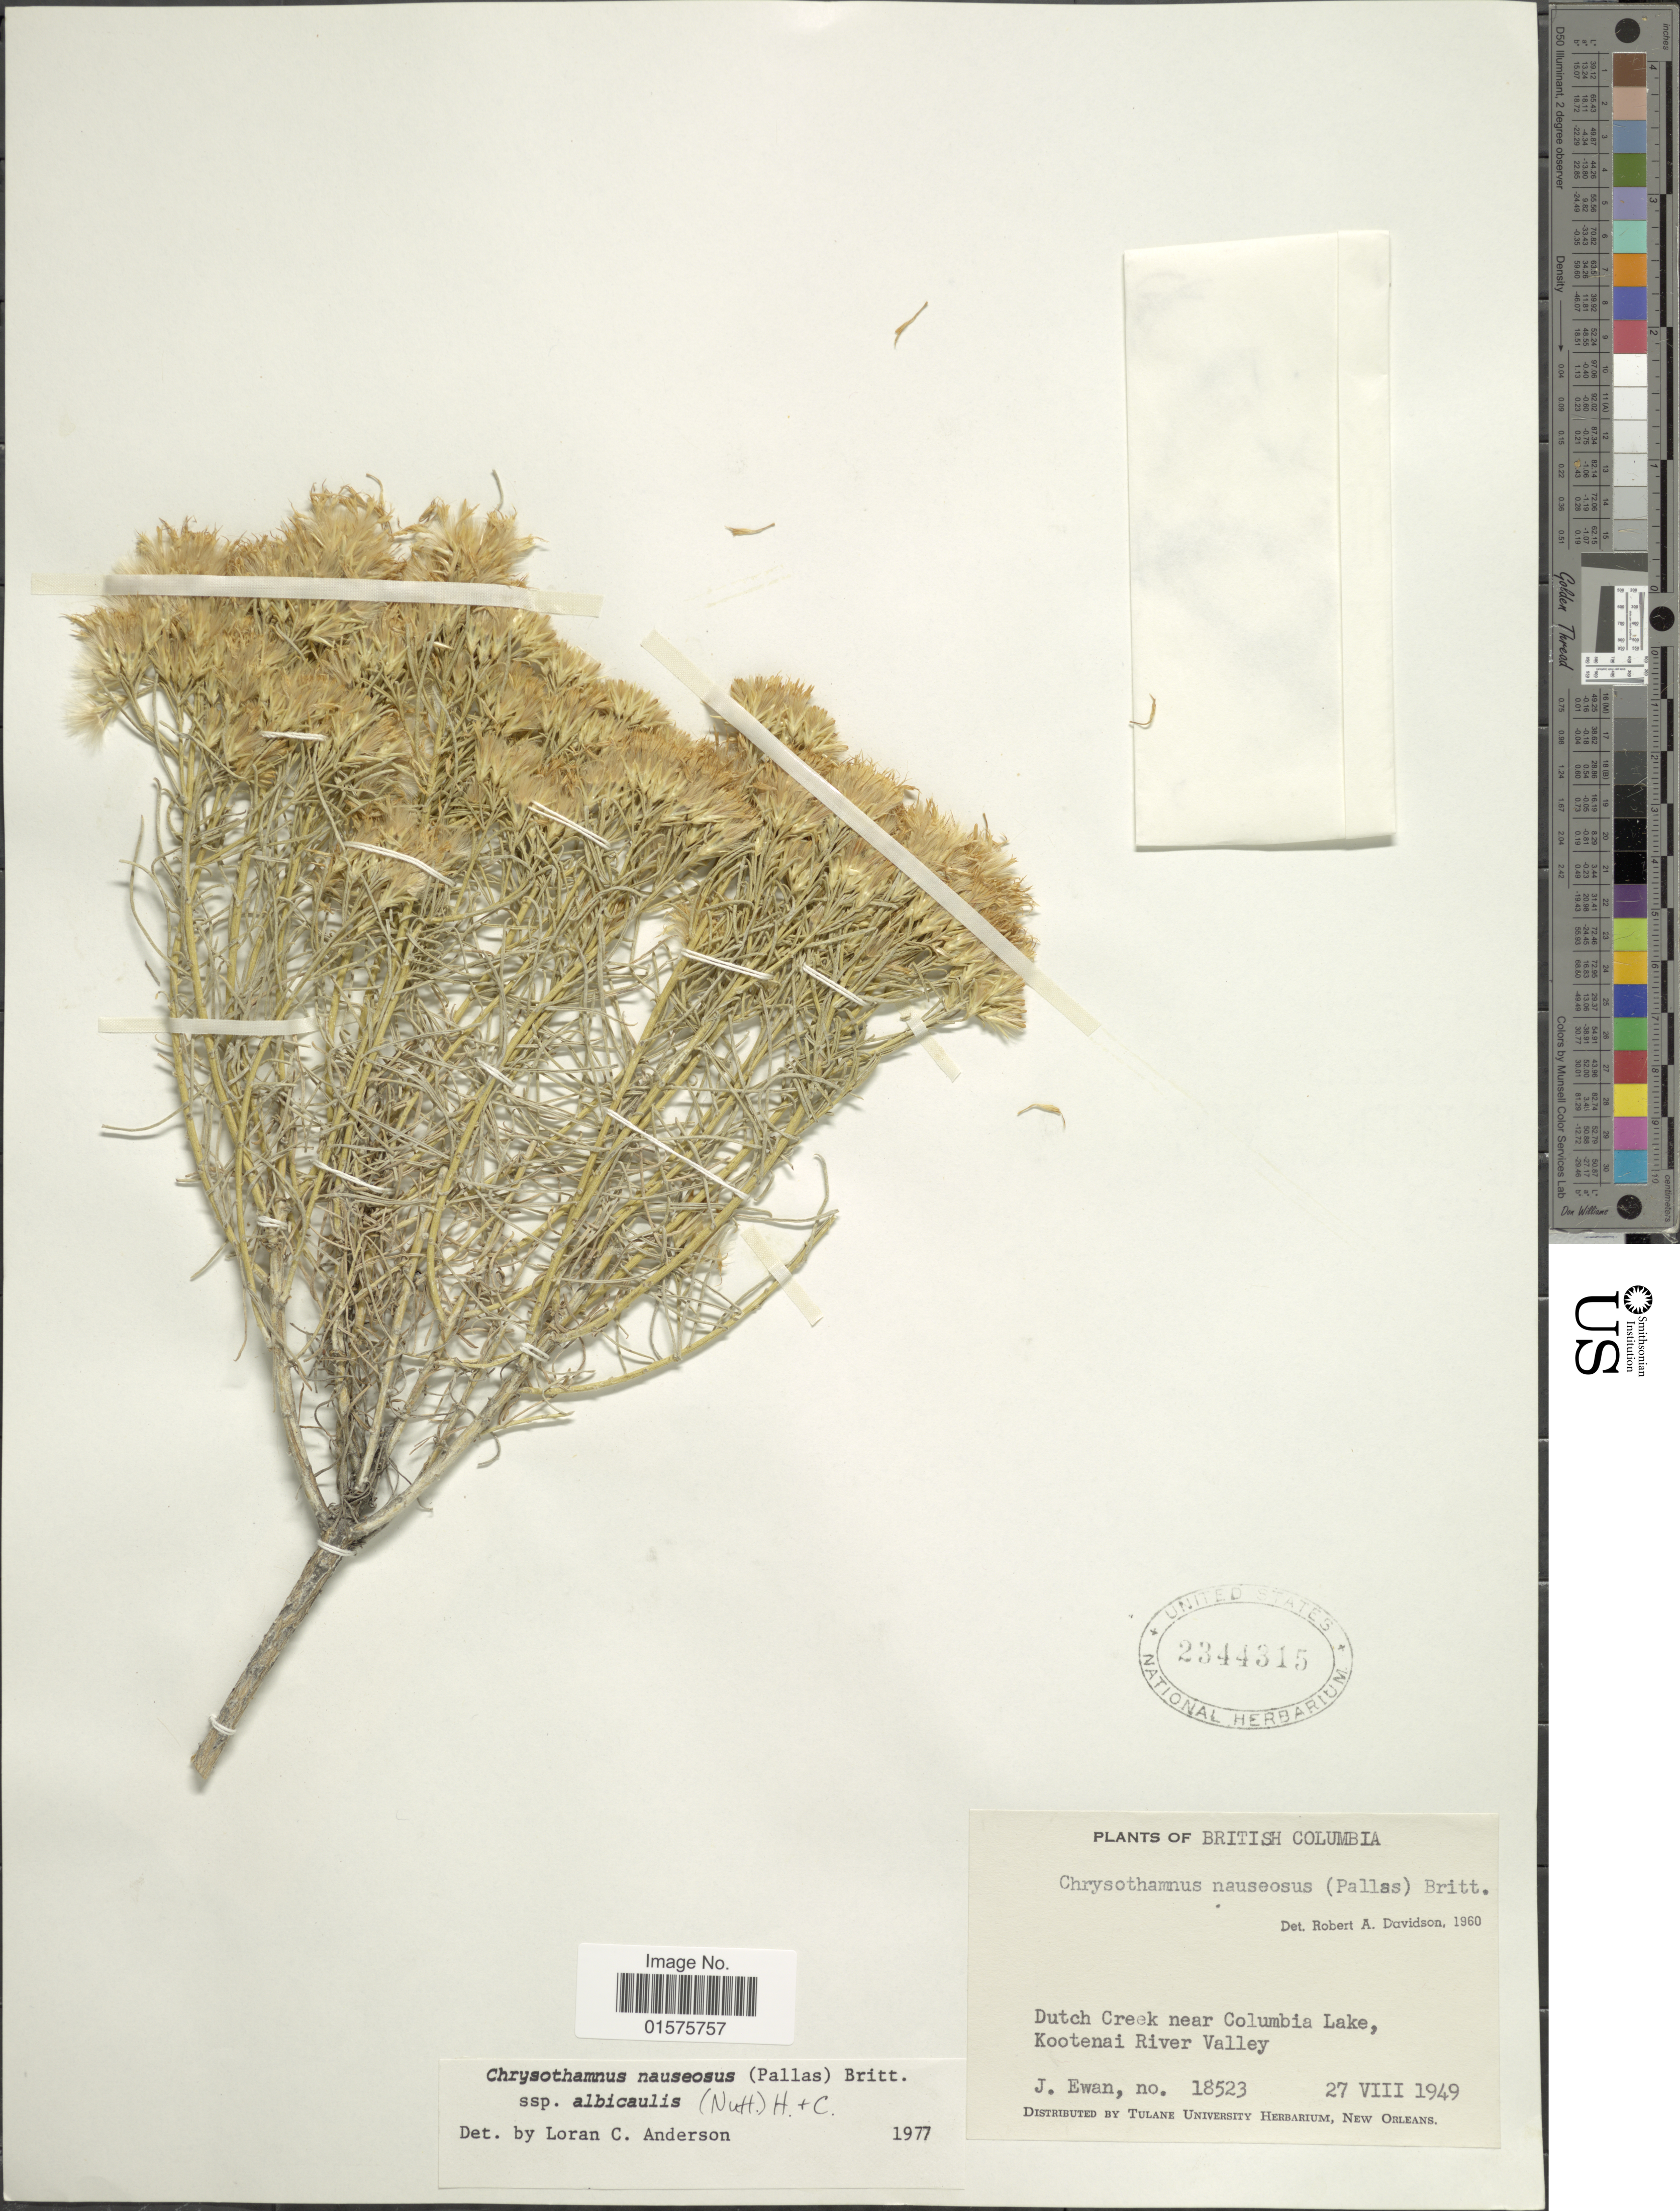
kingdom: Plantae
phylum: Tracheophyta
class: Magnoliopsida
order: Asterales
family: Asteraceae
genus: Ericameria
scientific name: Ericameria nauseosa var. speciosa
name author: (Nutt.) G.L. Nesom & G.I. Baird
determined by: Urbatsch, Lowell E., Curator (LSU), Louisiana State University (UNITED STATES)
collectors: J. A. Ewan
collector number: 18523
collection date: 1949-08-27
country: Canada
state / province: British Columbia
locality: Dutch Creek near Columbia Lake, Kootenai River Valley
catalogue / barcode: US 2344315